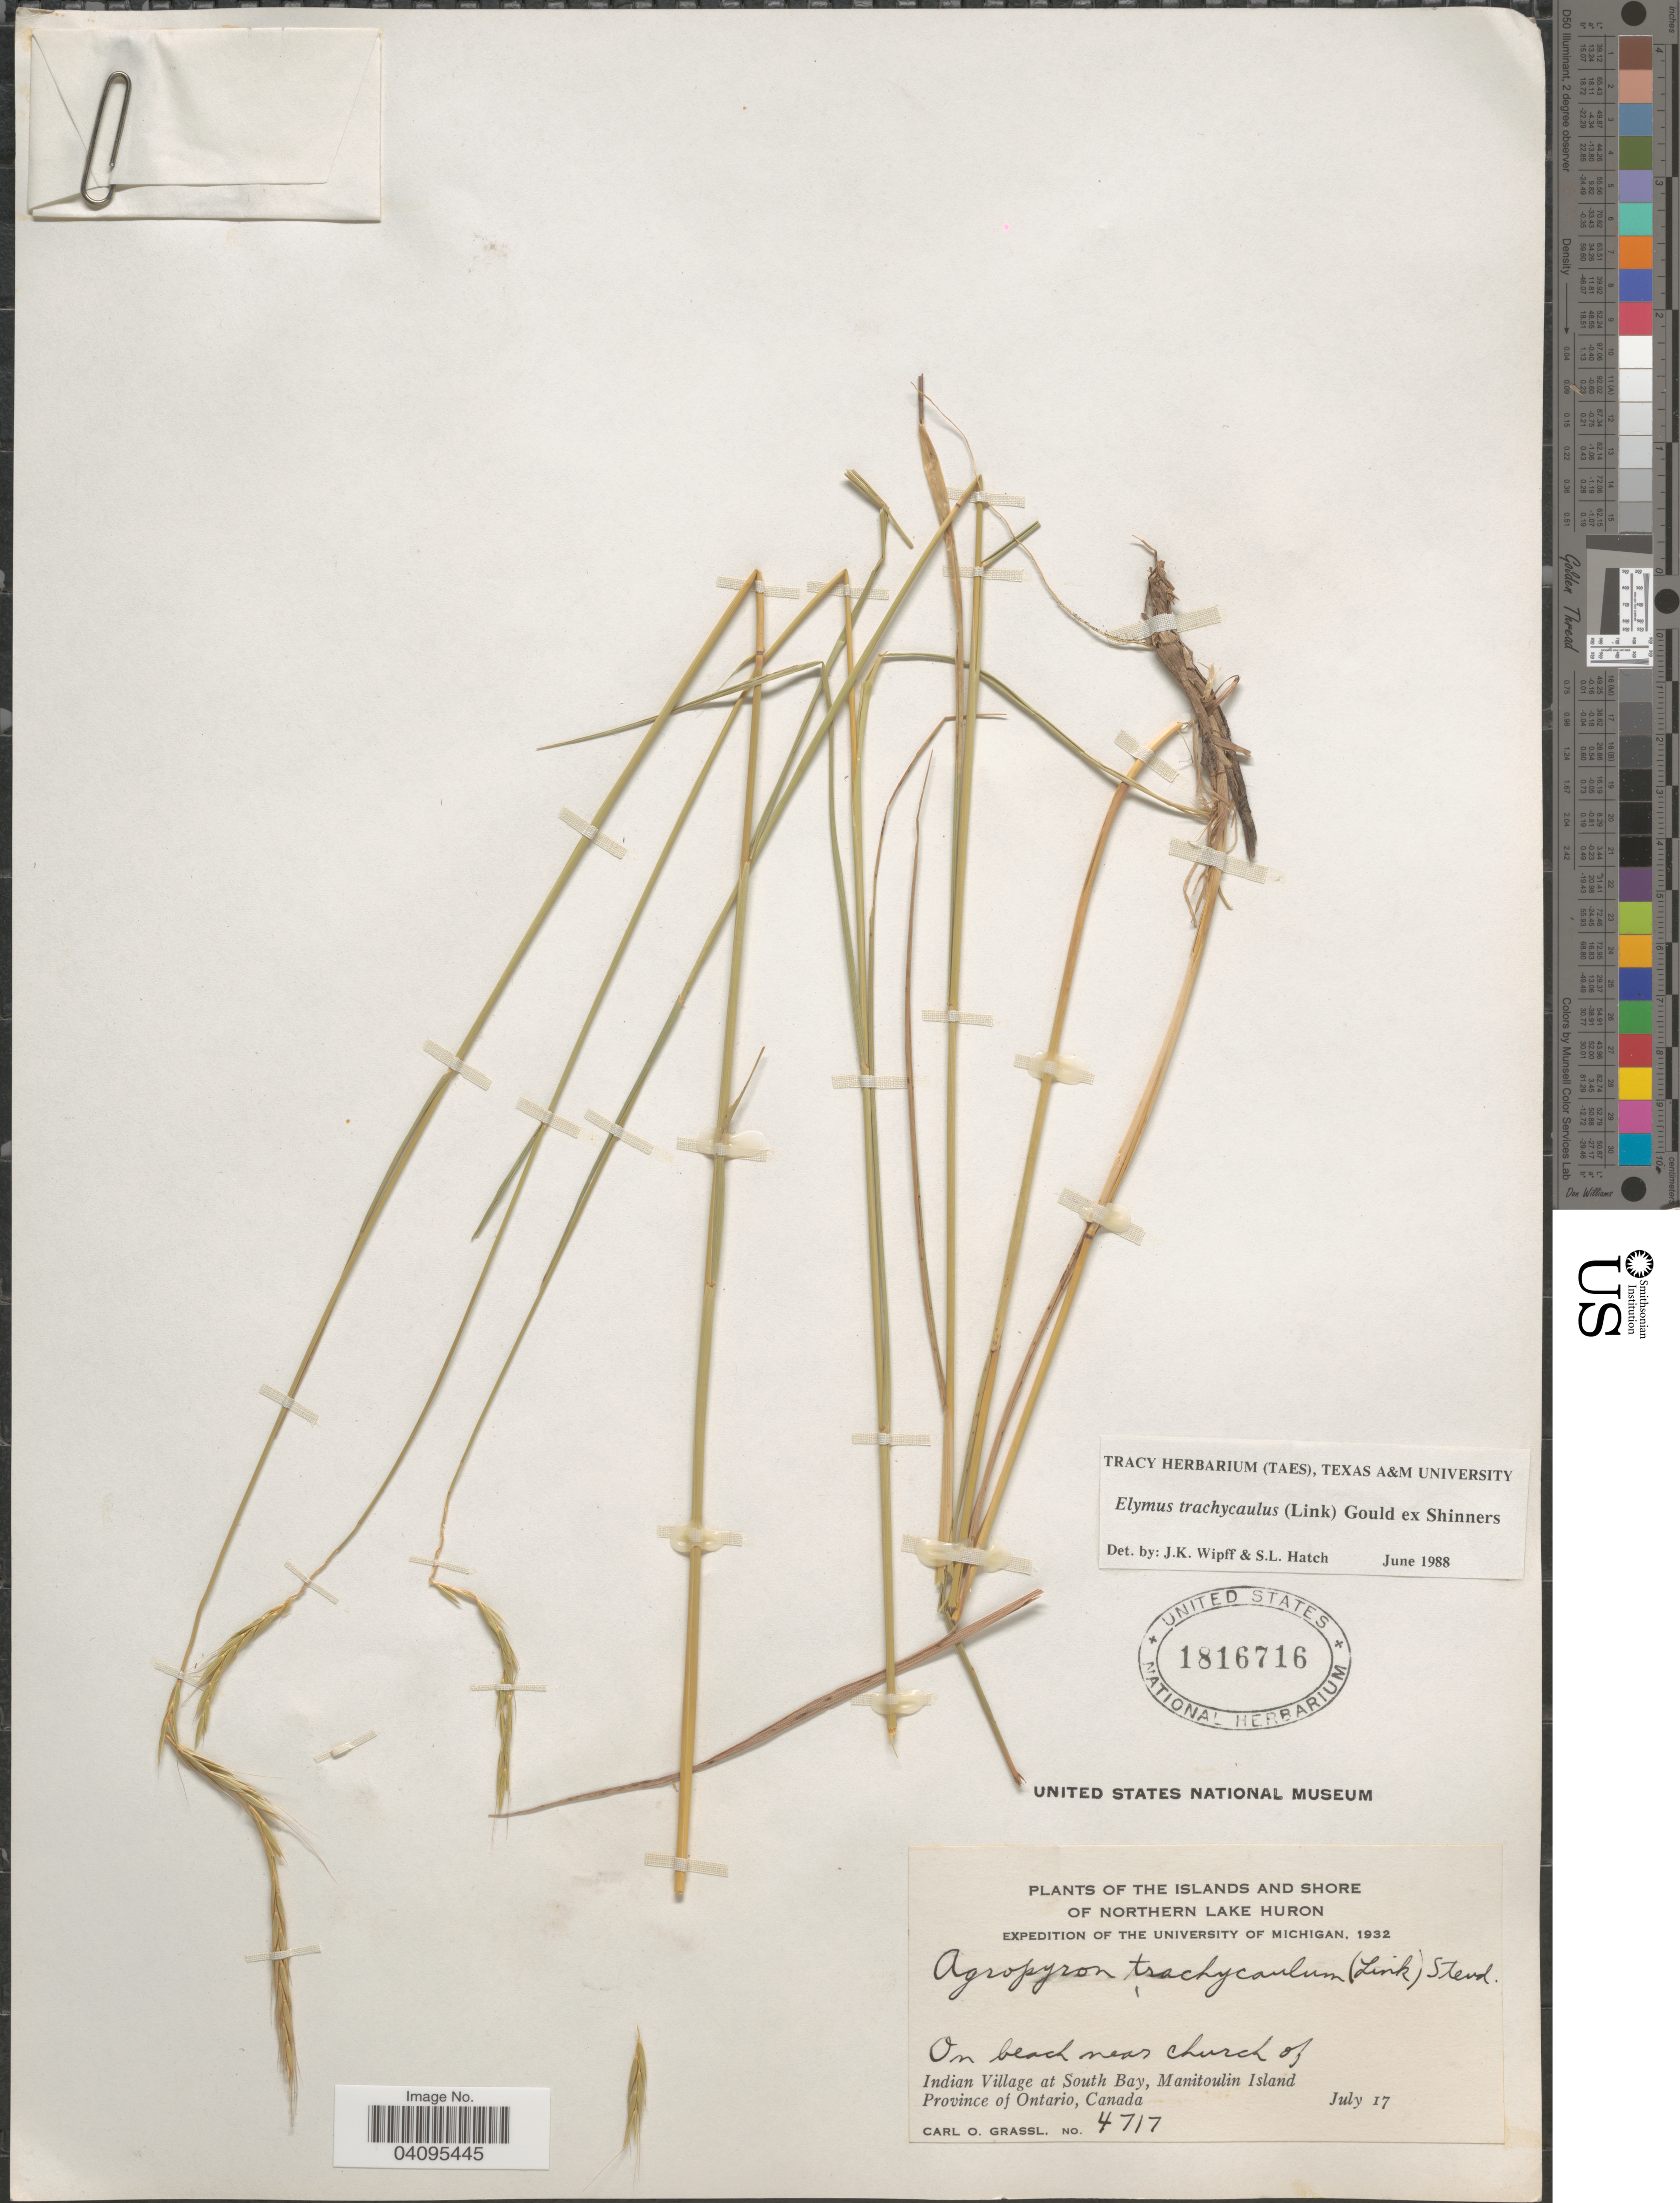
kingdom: Plantae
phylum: Tracheophyta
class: Liliopsida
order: Poales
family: Poaceae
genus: Elymus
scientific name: Elymus trachycaulus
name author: (Link) Gould ex Shinners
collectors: C. Grassl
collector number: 4717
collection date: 1932-07-17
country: Canada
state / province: Ontario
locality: The Islands and Shore of Northern Lake Huron. Expedition of the University of Michigan, 1932. On beach near church of Indian Village at South Bay, Manitoulin Island.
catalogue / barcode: US 1816716